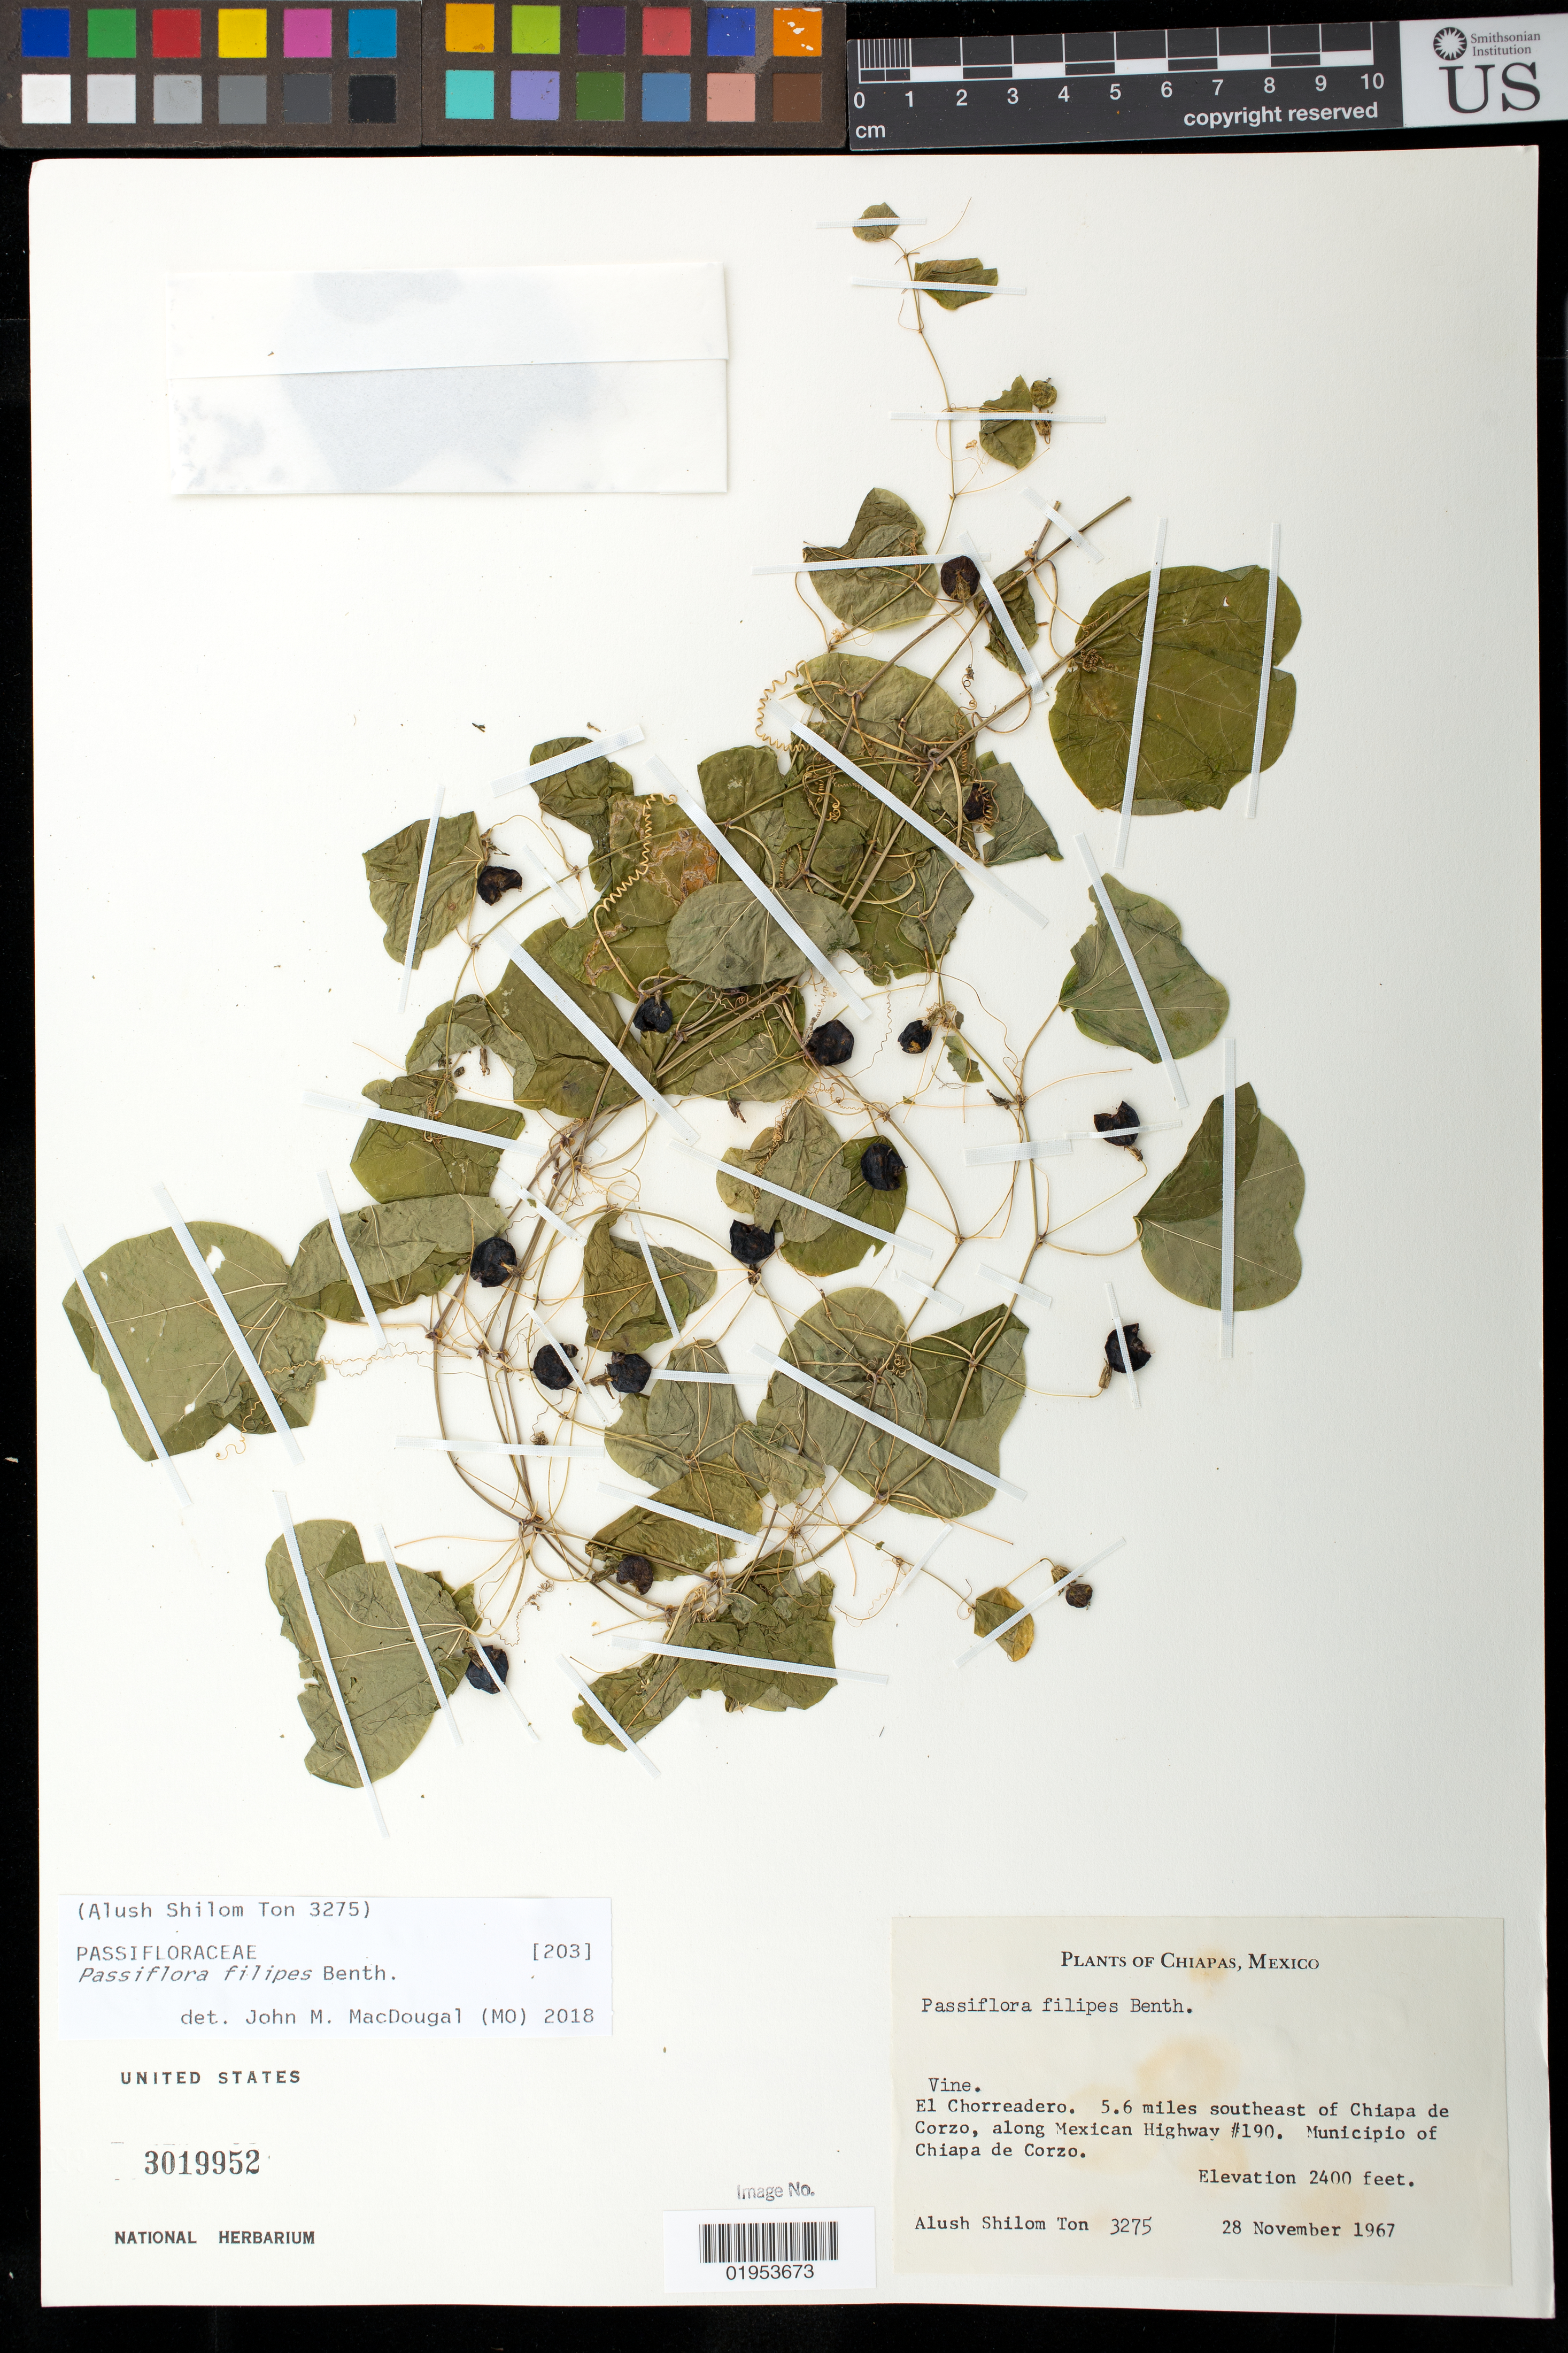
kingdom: Plantae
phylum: Tracheophyta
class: Magnoliopsida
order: Malpighiales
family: Passifloraceae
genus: Passiflora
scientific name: Passiflora helleri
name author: Peyr.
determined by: MacDougal, John M.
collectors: A. S. Ton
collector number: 3275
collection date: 1967-11-28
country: Mexico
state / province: Chiapas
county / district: Chiapa de Corzo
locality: El Chorreadero. 5.6 mi SE of Chiapa de Corzo, along Mexican Hwy 190.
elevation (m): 732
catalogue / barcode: US 3019952